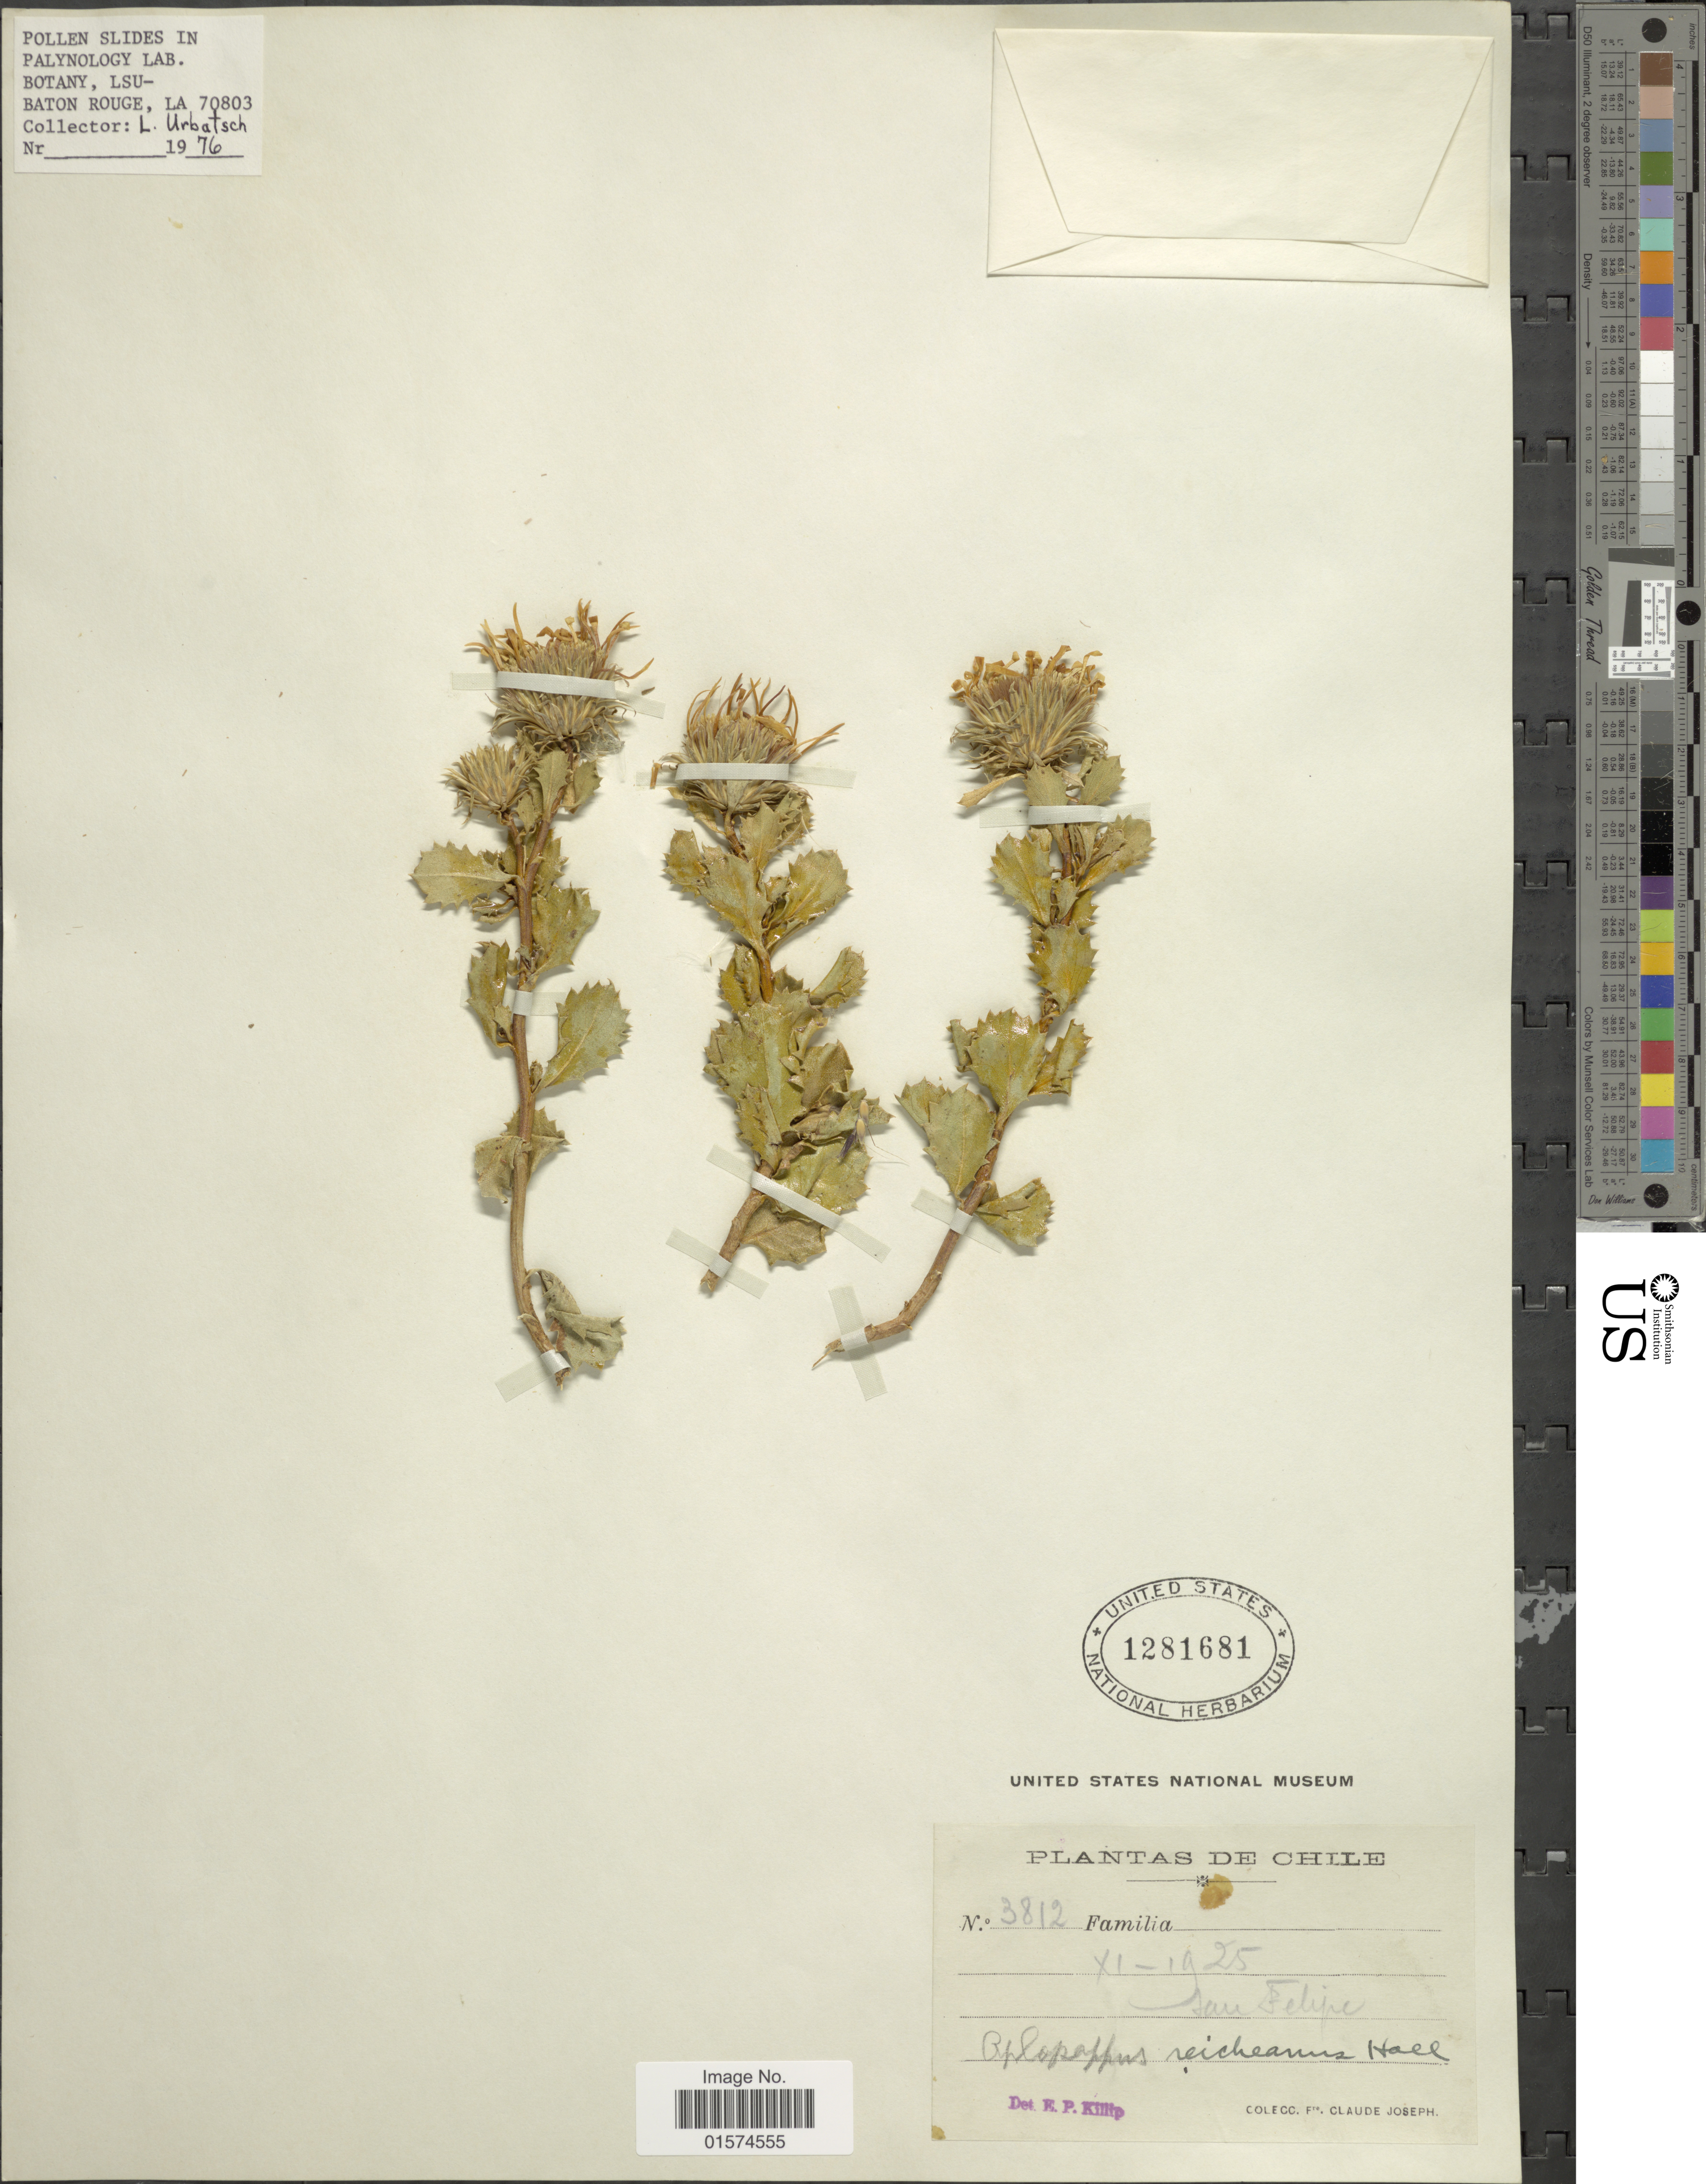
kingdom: Plantae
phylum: Tracheophyta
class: Magnoliopsida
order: Asterales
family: Asteraceae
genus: Haplopappus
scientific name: Haplopappus reicheanus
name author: H.C. Hall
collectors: Frere Claude Joseph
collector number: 3812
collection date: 1925-06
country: Chile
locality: San Felipe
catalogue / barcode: US 1281681